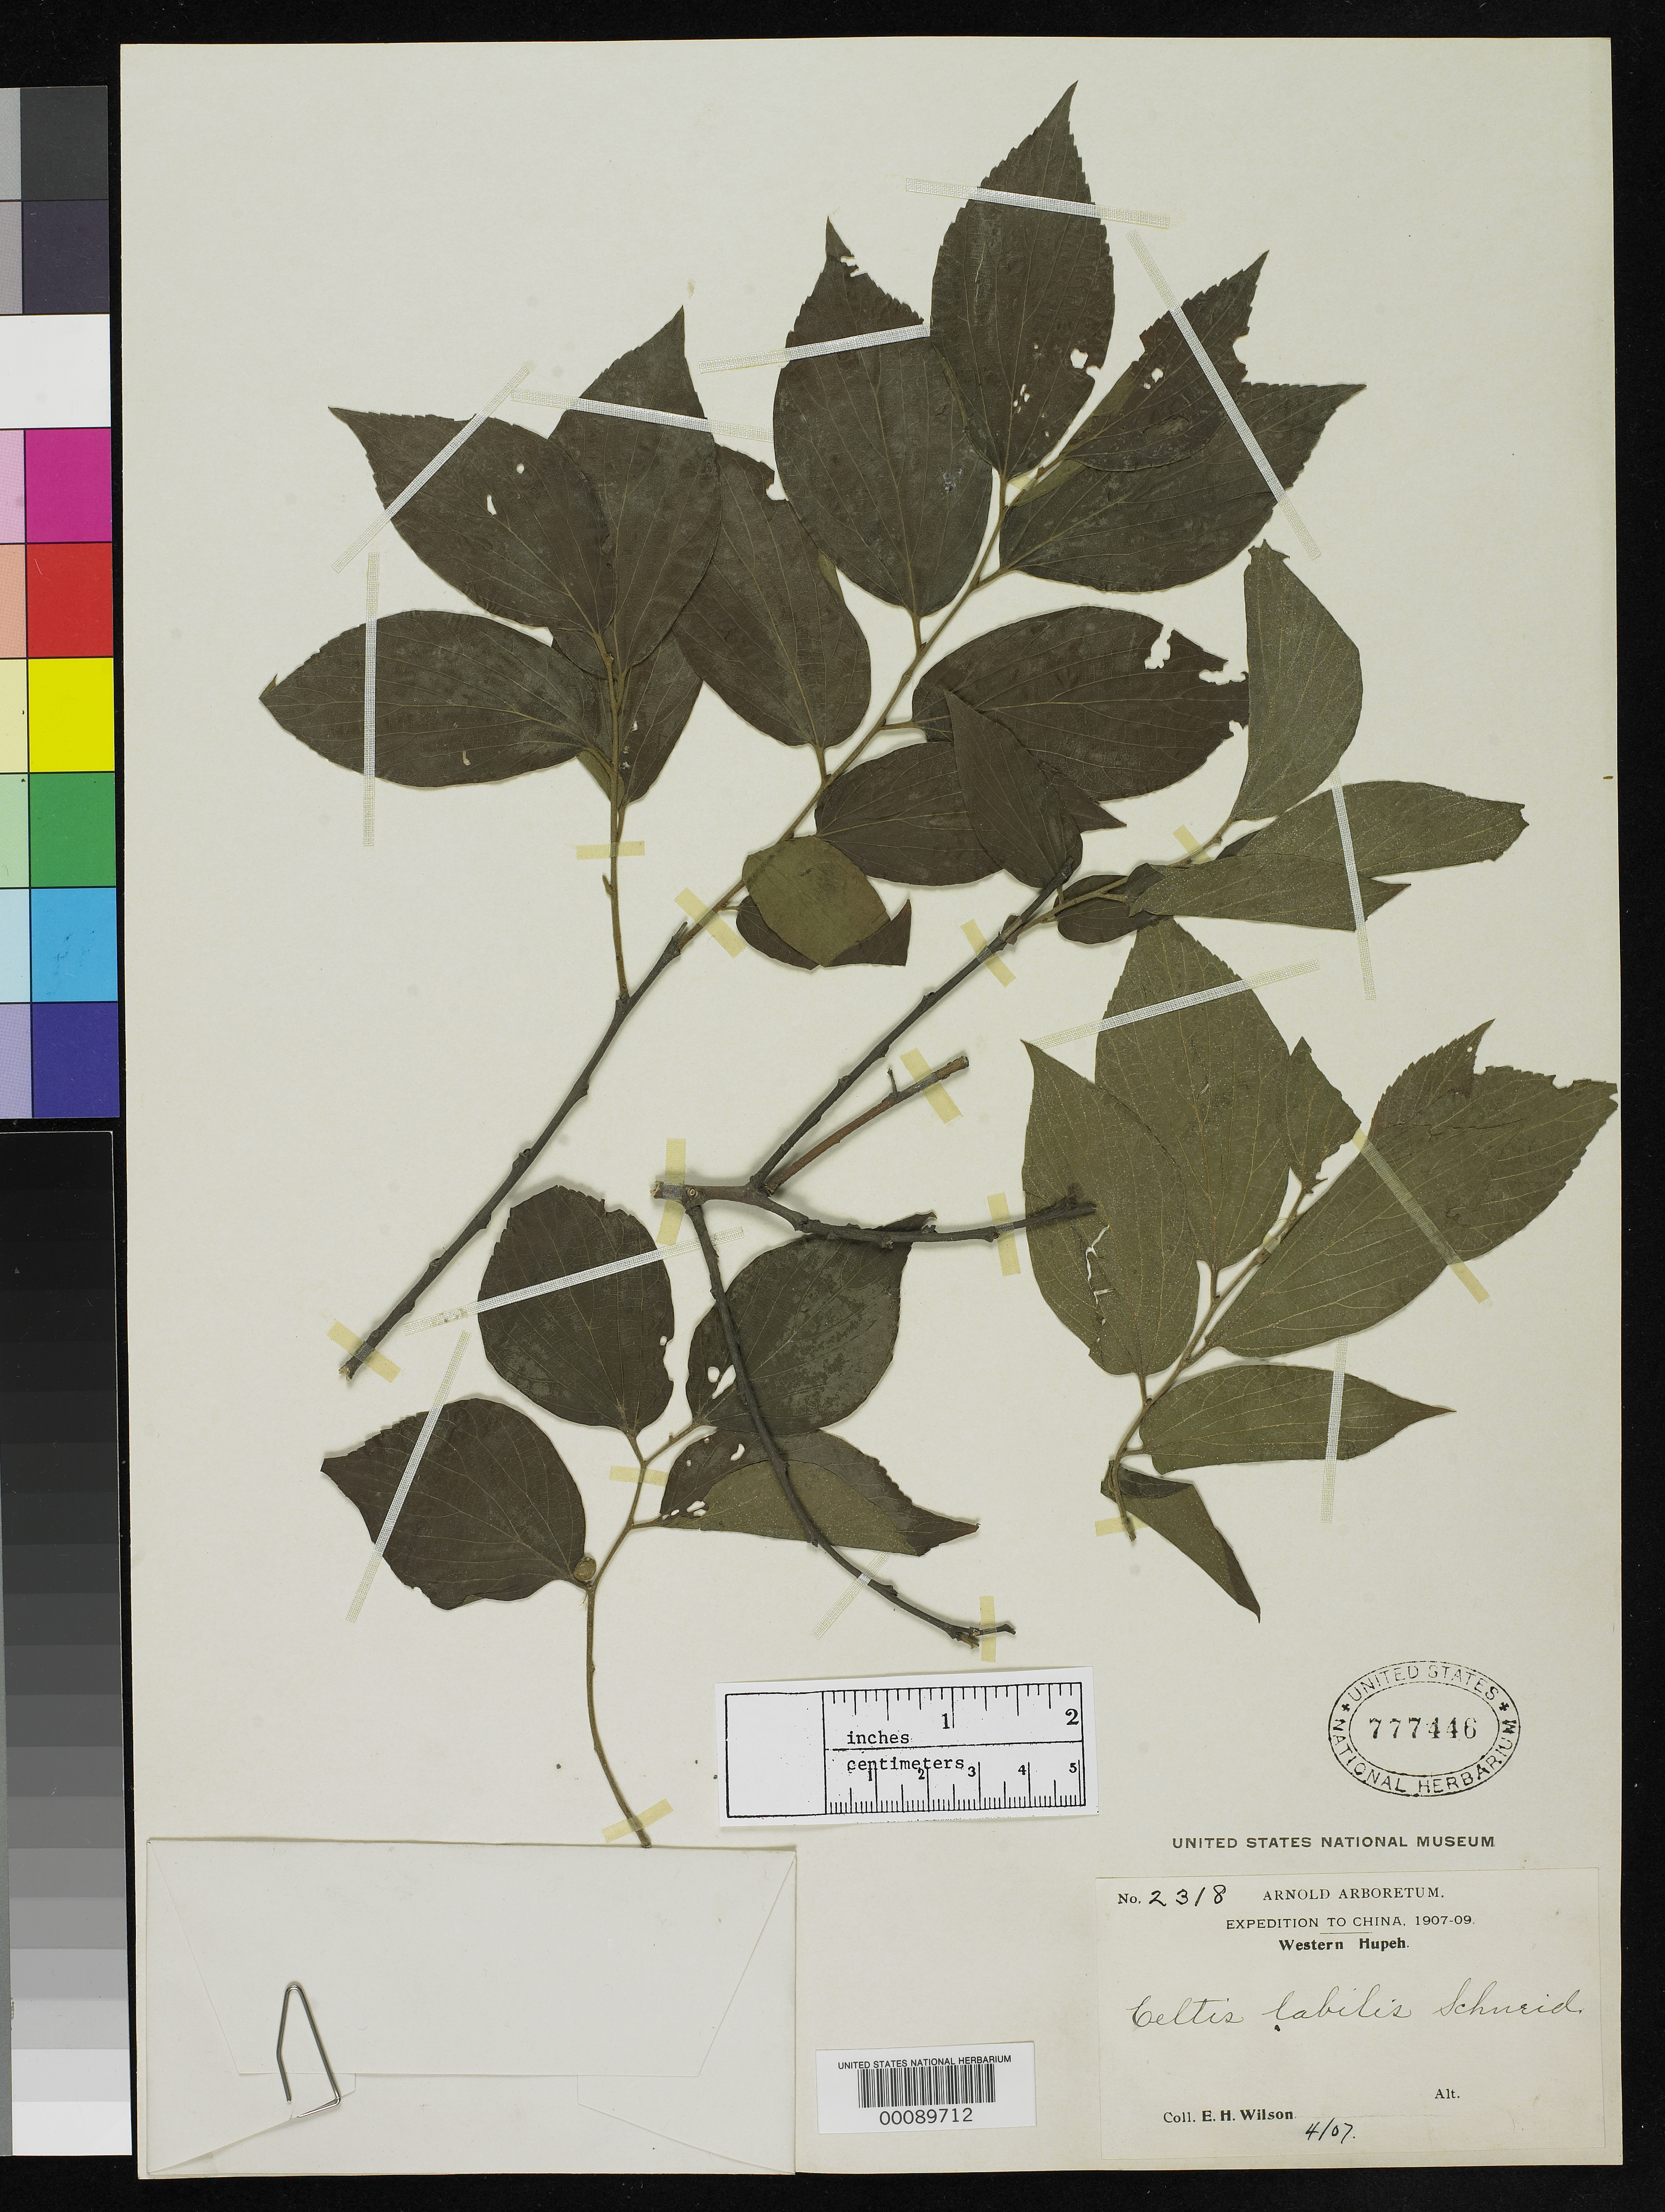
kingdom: Plantae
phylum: Tracheophyta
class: Magnoliopsida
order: Rosales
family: Cannabaceae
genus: Celtis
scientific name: Celtis labilis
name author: C.K. Schneid. in Sarg.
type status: Paratype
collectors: E. H. Wilson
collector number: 2318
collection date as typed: Apr 1907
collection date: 1907-04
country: China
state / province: Hubei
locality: Western Hupeh.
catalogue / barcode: US 777446